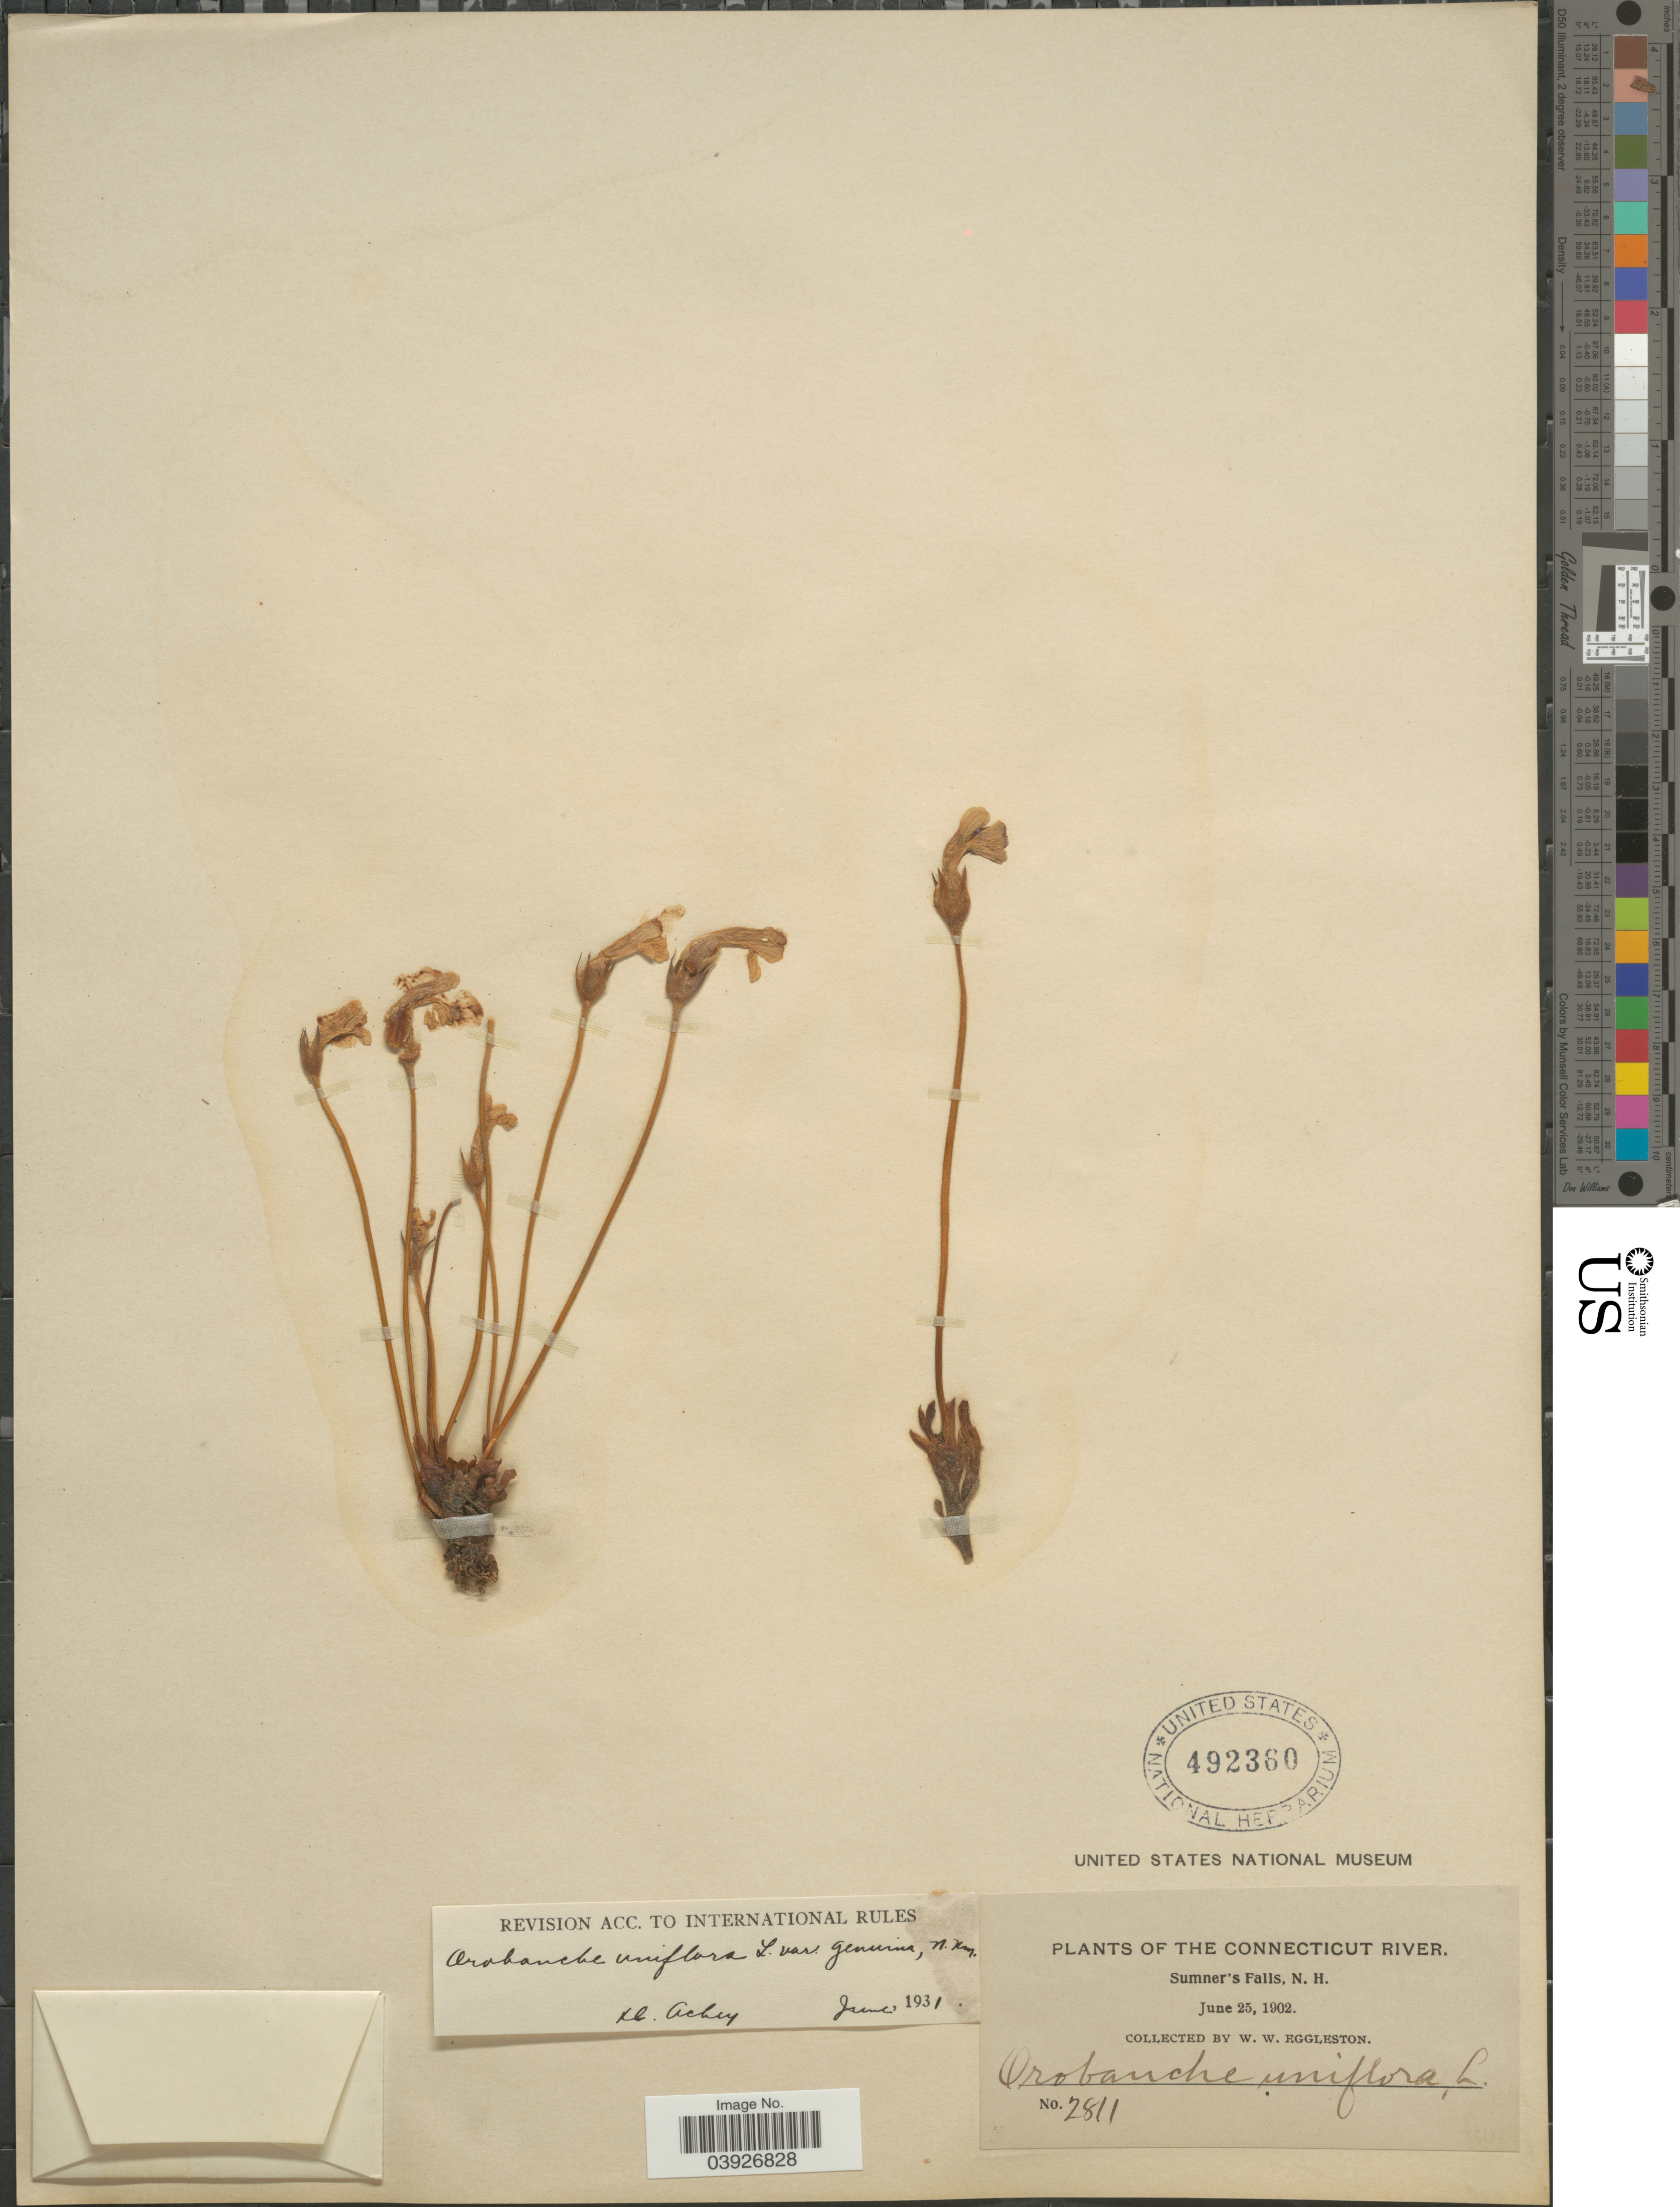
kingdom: Plantae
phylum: Tracheophyta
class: Magnoliopsida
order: Lamiales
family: Orobanchaceae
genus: Aphyllon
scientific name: Aphyllon uniflorum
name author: A. Gray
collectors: W. W. Eggleston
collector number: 2811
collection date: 1902-06-25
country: United States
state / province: New Hampshire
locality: The Connecticut River. Sumner's Falls.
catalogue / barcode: US 492360